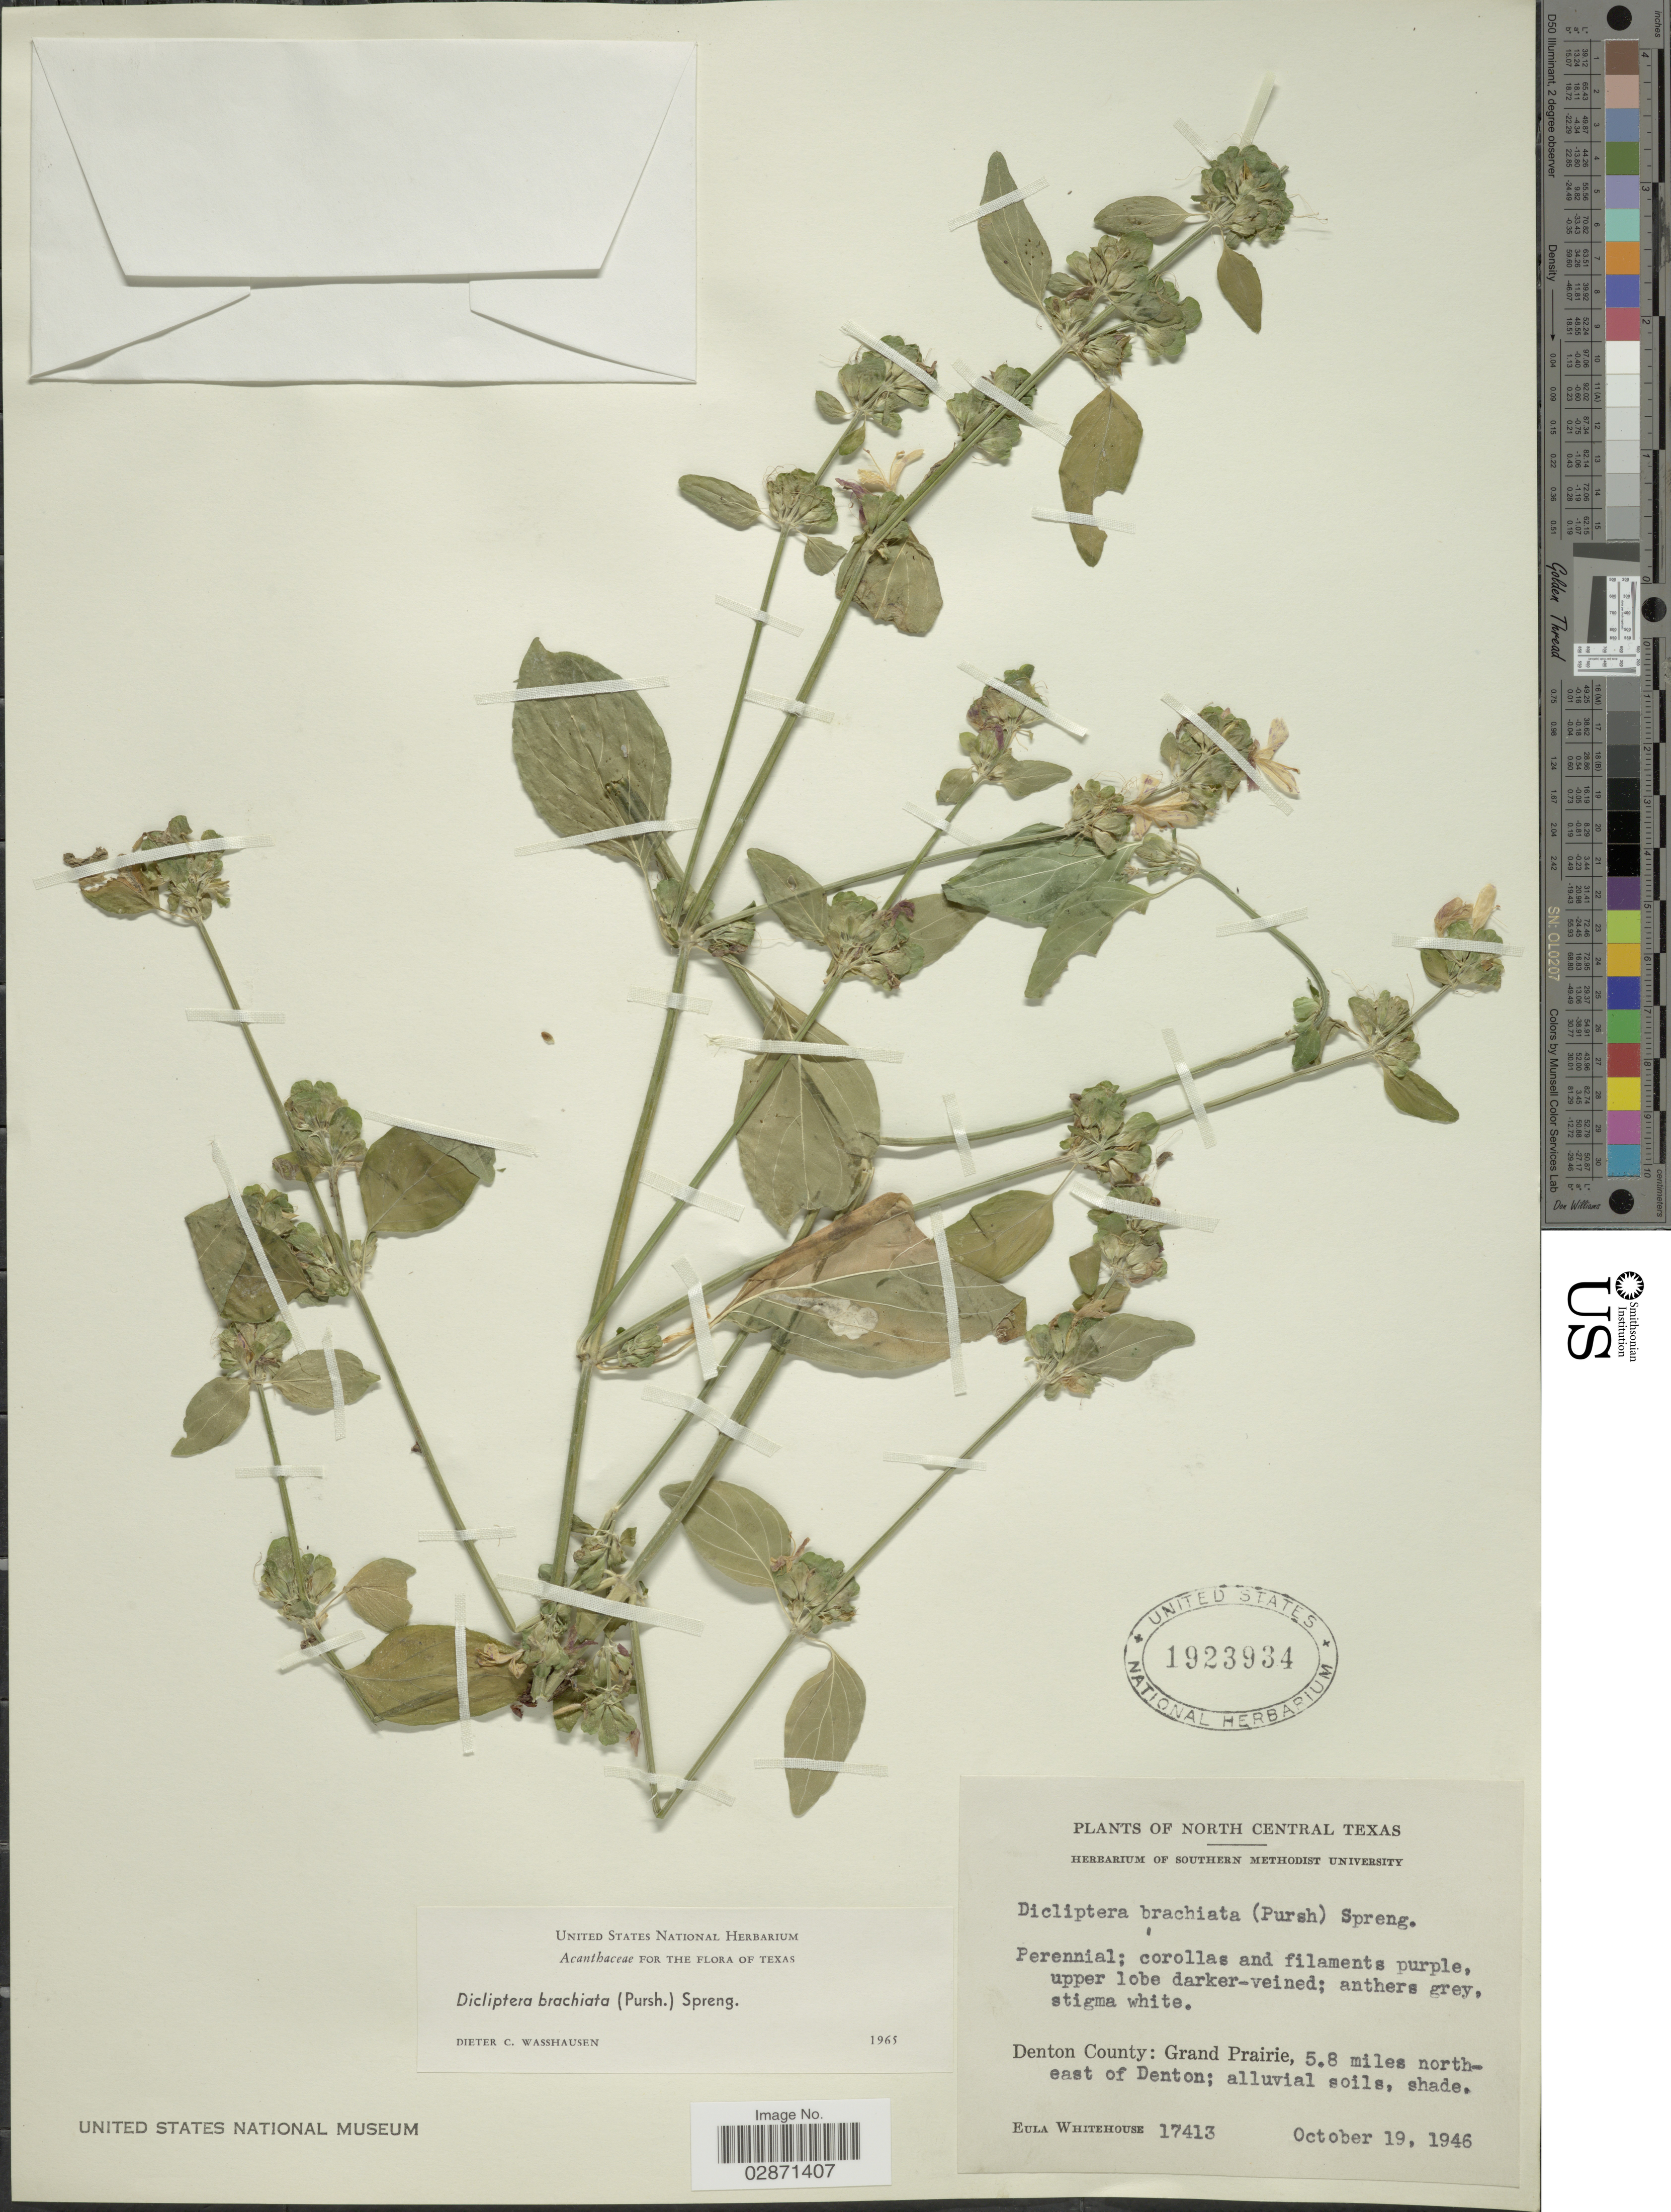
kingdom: Plantae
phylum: Tracheophyta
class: Magnoliopsida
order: Lamiales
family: Acanthaceae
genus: Dicliptera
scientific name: Dicliptera brachiata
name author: (Pursh) Spreng.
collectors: E. Whitehouse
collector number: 17413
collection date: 1946-10-19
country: United States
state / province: Texas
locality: North Central Texas. Denton County: Grand Prairie, 5.8 miles north-east of Denton.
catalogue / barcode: US 1923934